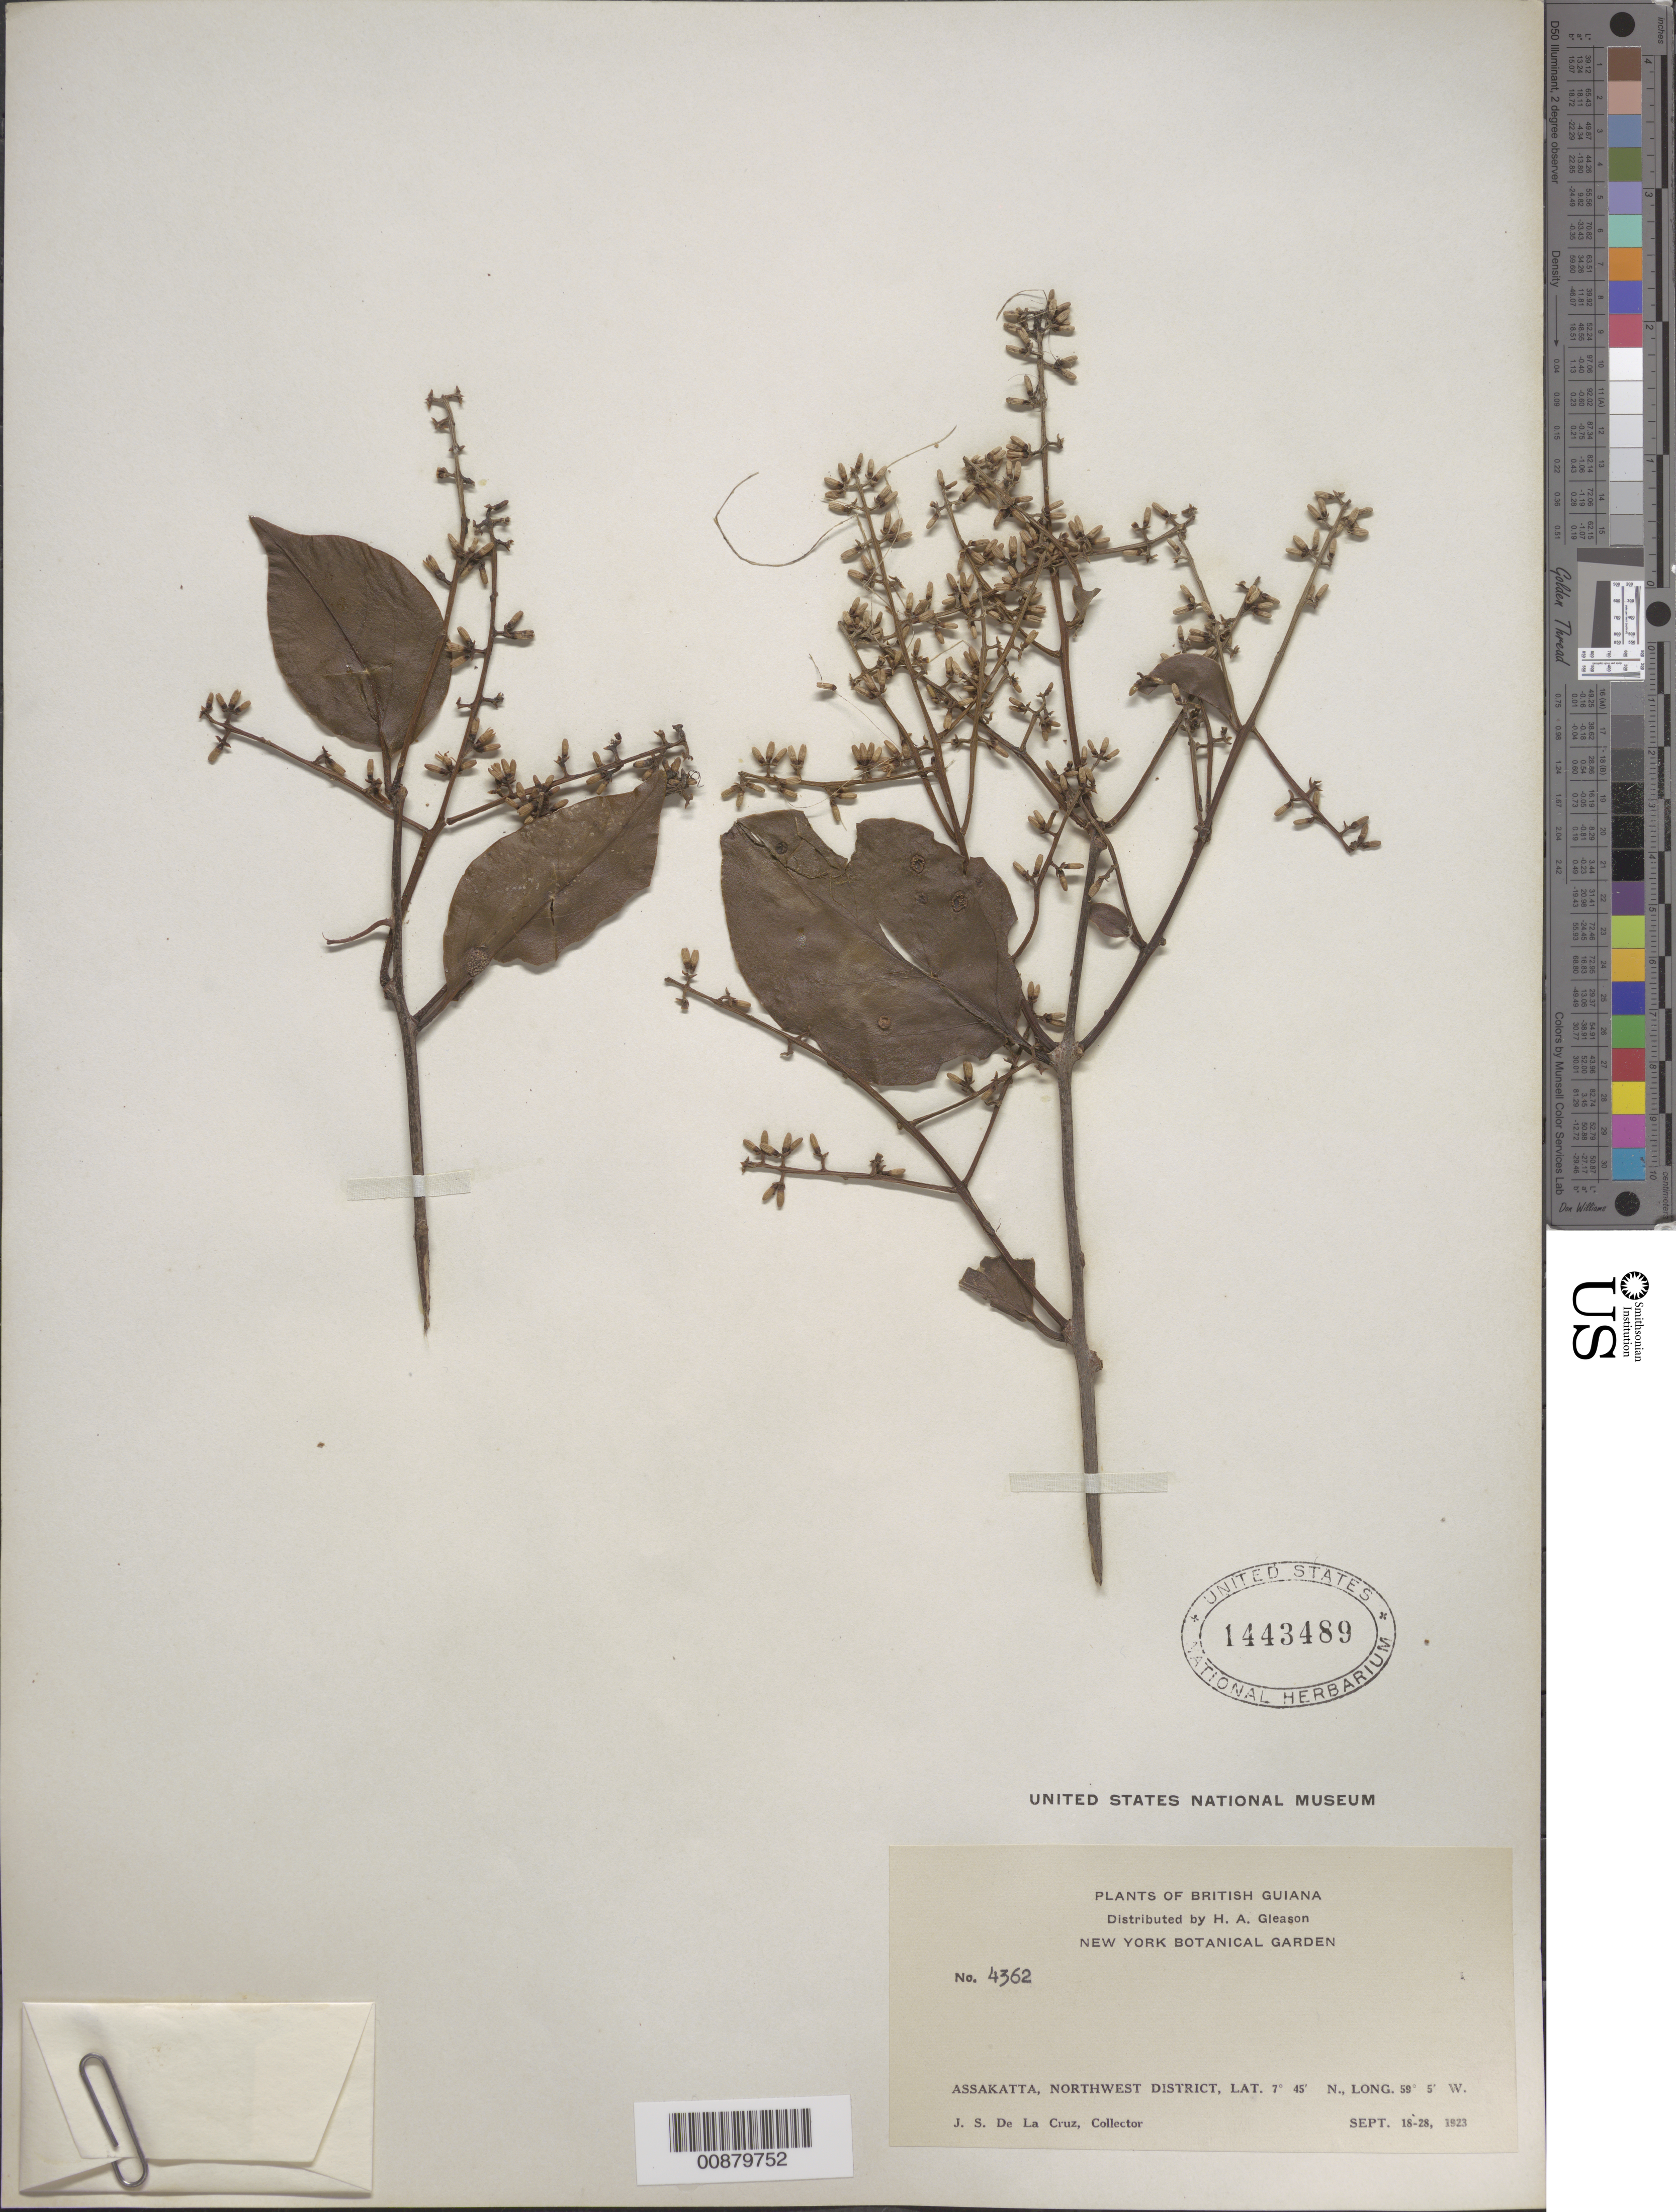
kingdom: Plantae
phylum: Tracheophyta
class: Magnoliopsida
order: Santalales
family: Loranthaceae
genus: Phthirusa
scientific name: Phthirusa stelis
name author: (L.) Kuijt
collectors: J. S. de la Cruz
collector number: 4362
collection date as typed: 18-Sep-23 to 28-Sep-23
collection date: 1923-09-18/1923-09-28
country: Guyana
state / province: Barima-Waini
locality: Assakatta, NW District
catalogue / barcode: US 1443489